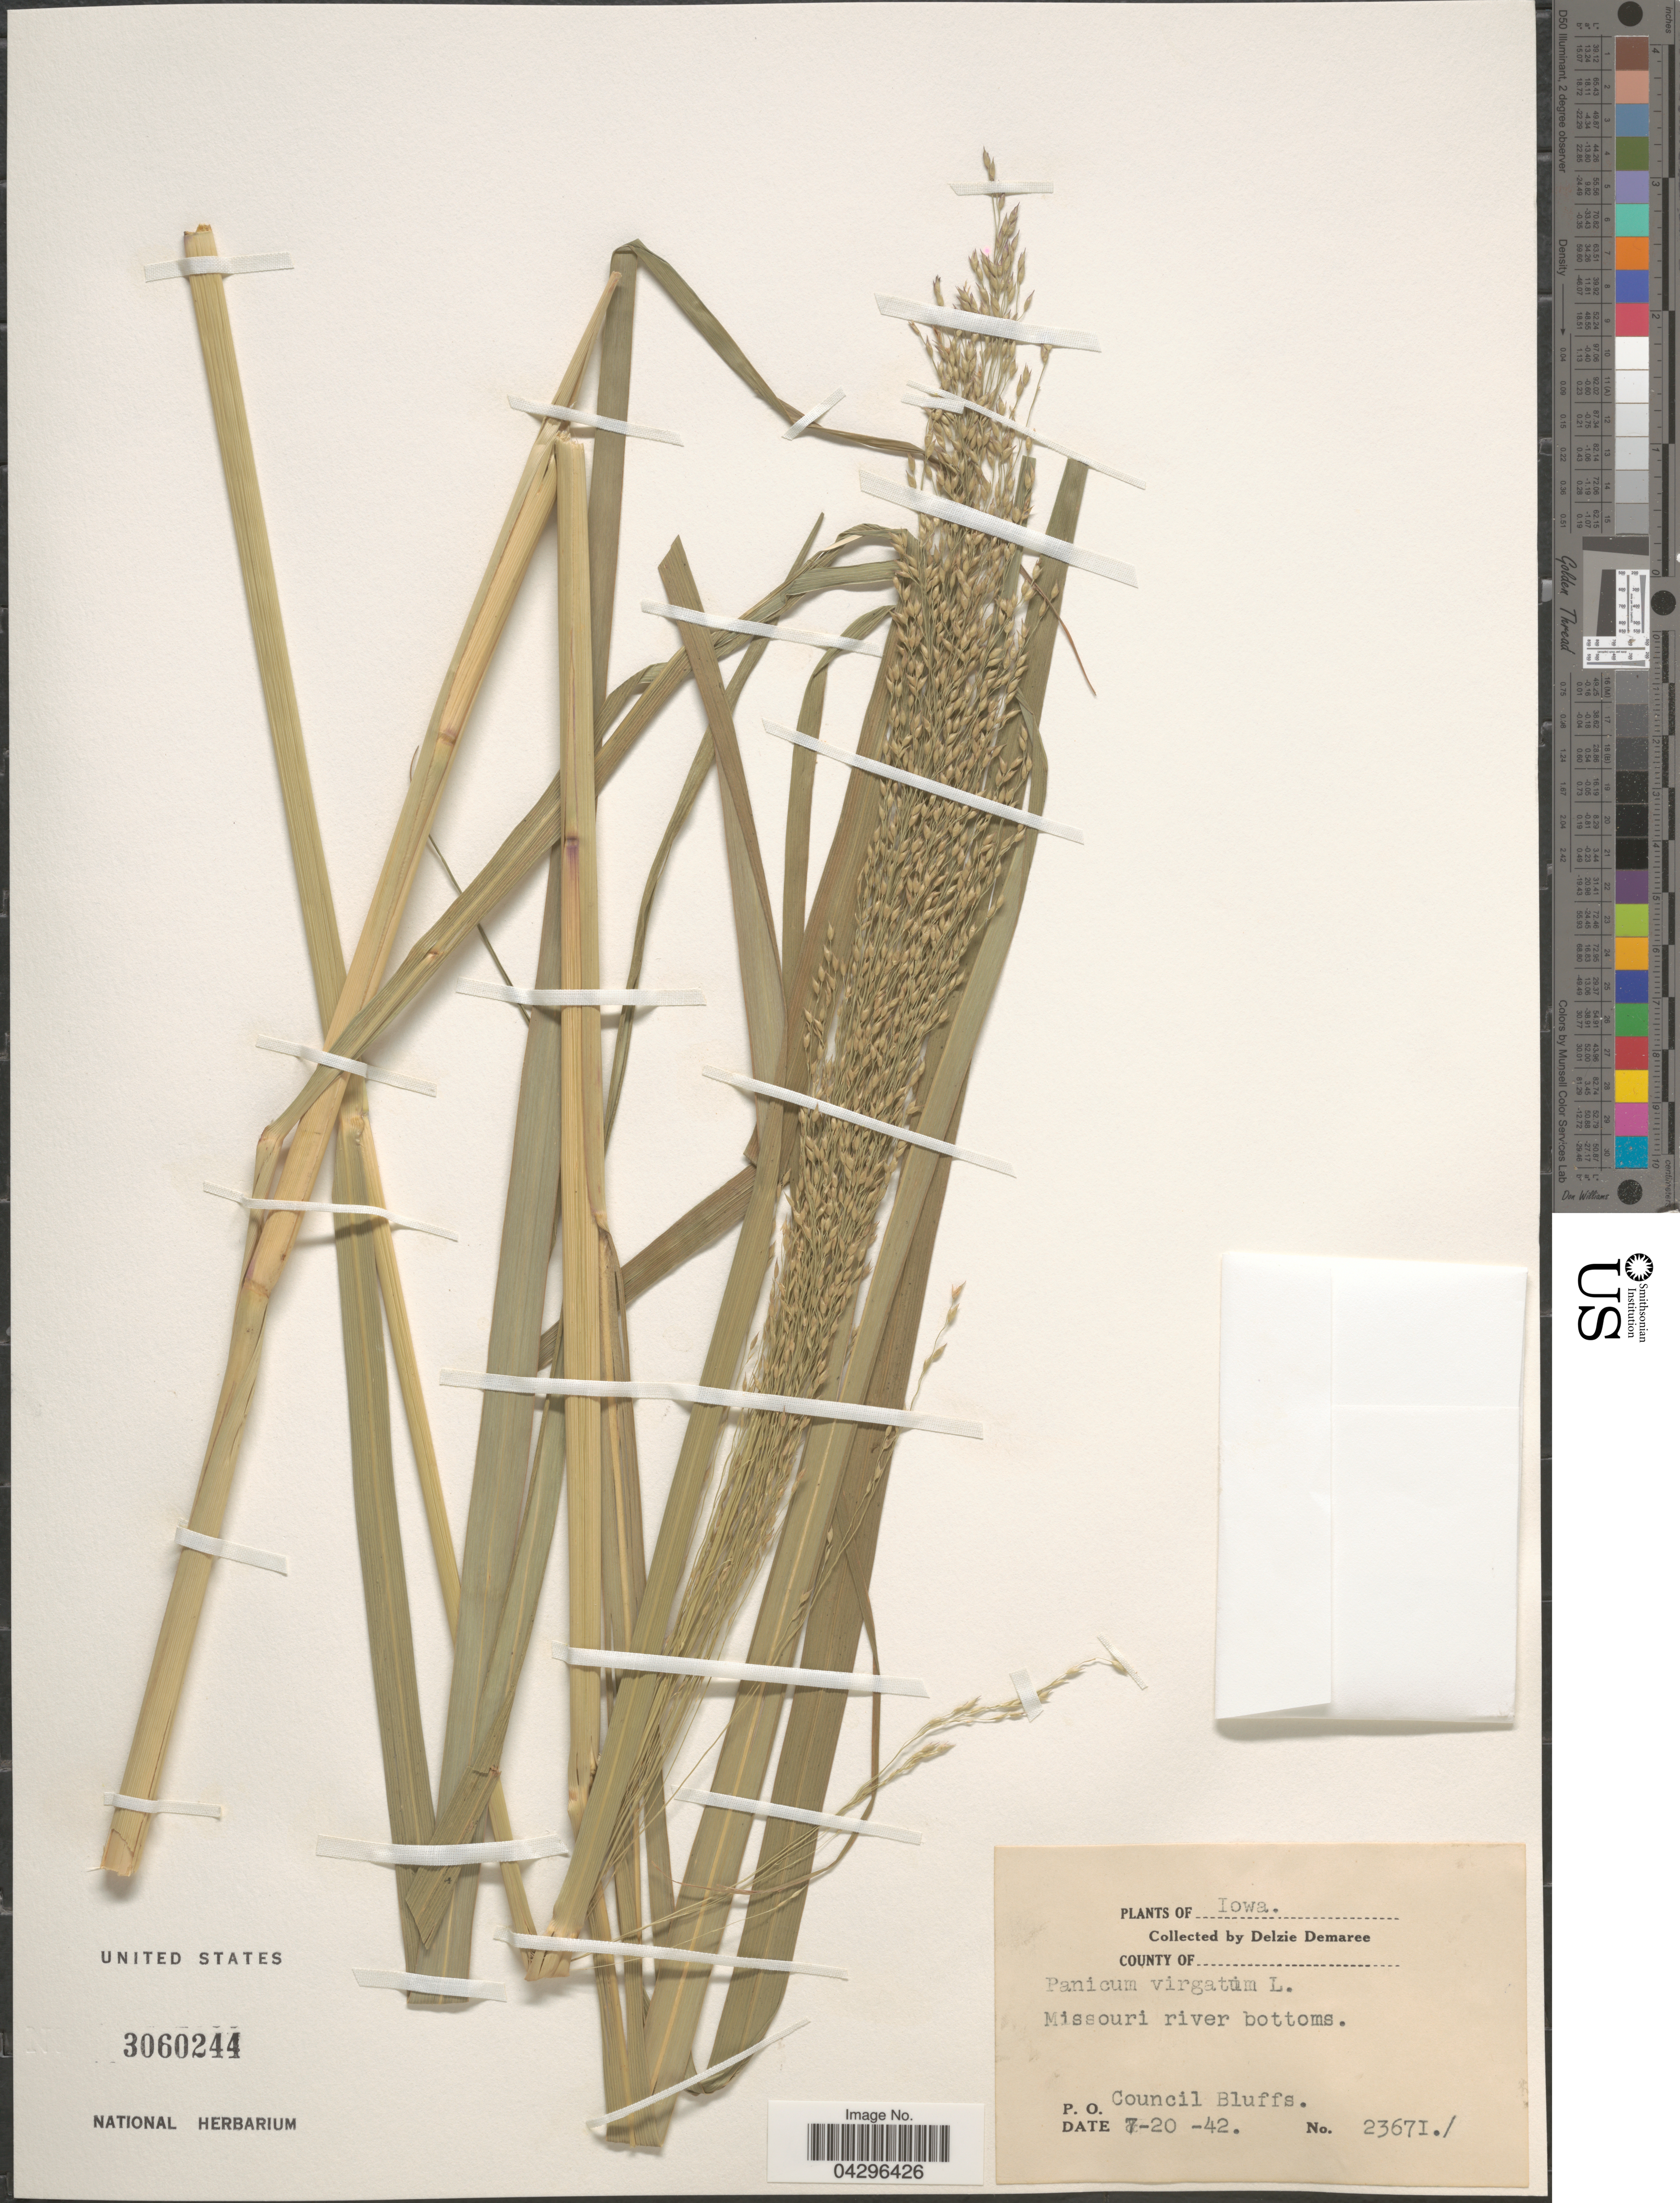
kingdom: Plantae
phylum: Tracheophyta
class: Liliopsida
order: Poales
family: Poaceae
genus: Panicum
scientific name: Panicum virgatum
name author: L.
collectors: D. Demaree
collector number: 23671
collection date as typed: Transcribed d/m/y: 20/7/42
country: United States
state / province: Iowa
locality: Missouri river bottoms. P.O. Council Bluffs.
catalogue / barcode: US 3060244